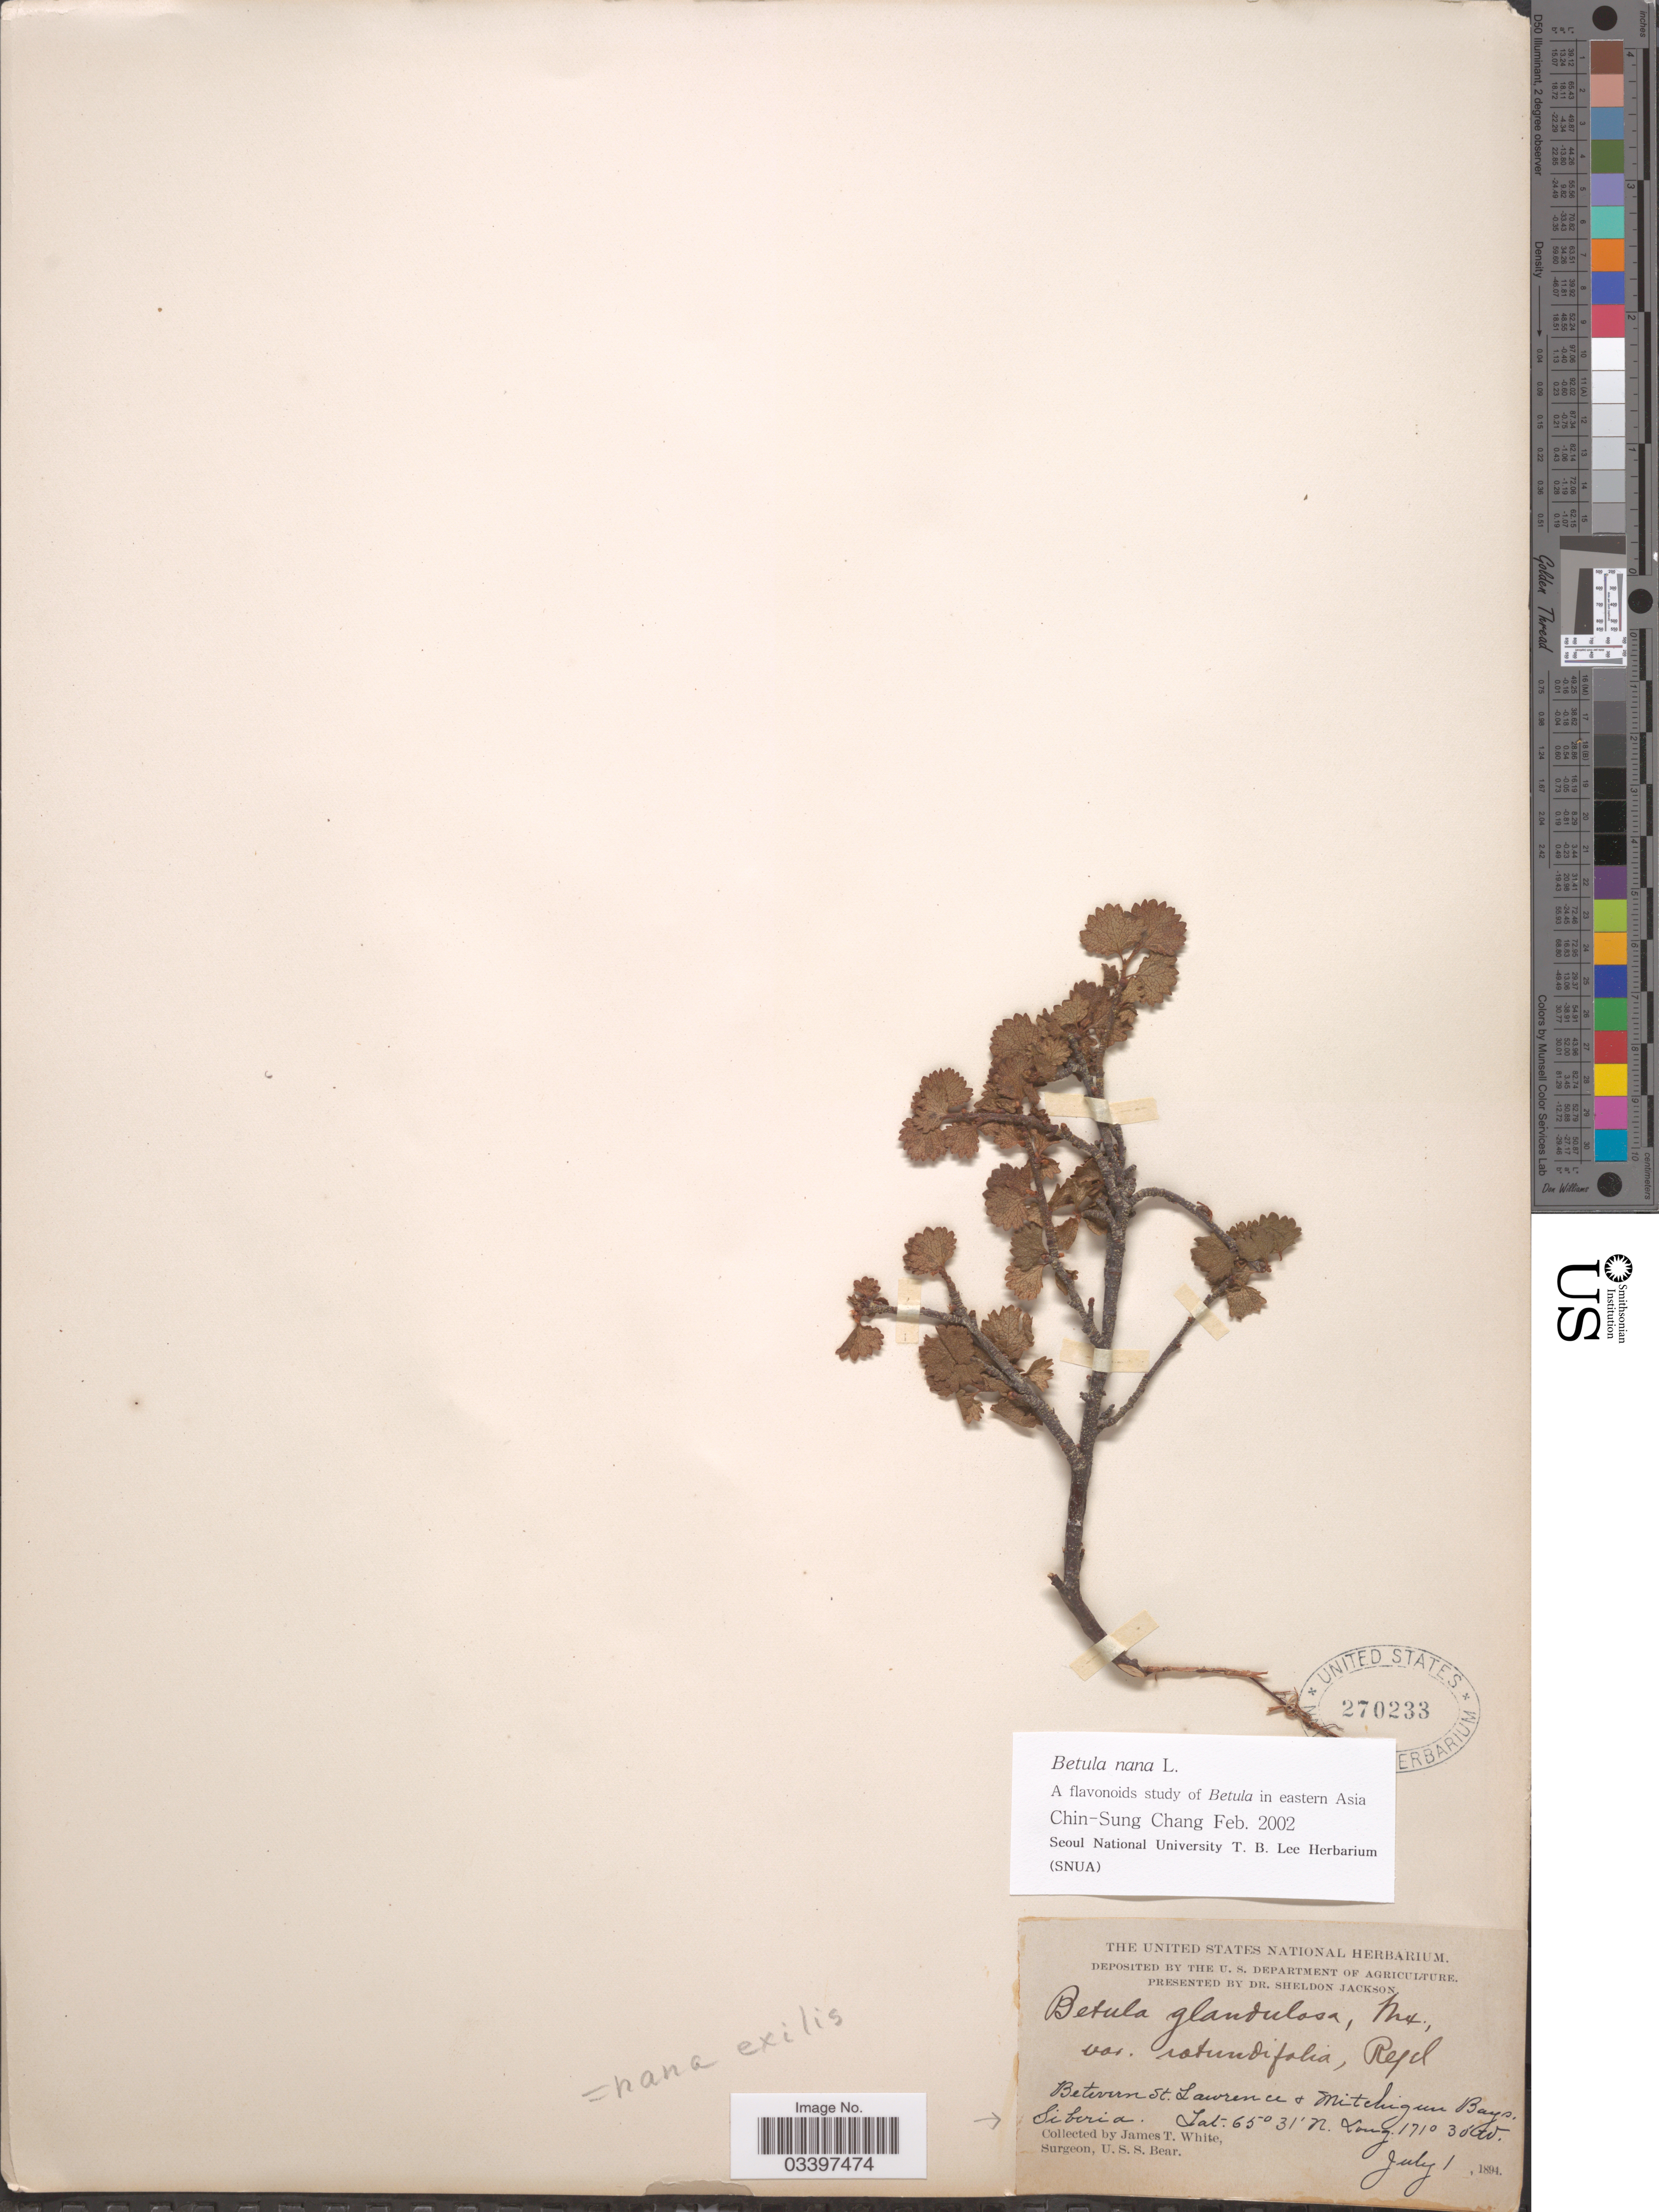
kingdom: Plantae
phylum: Tracheophyta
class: Magnoliopsida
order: Fagales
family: Betulaceae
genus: Betula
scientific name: Betula nana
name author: L.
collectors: J. T. White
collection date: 1894-07-01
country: Russian Federation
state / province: Chukotka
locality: Between St. Lawrence + Mitchigun Bays, Siberia.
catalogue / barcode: US 270233